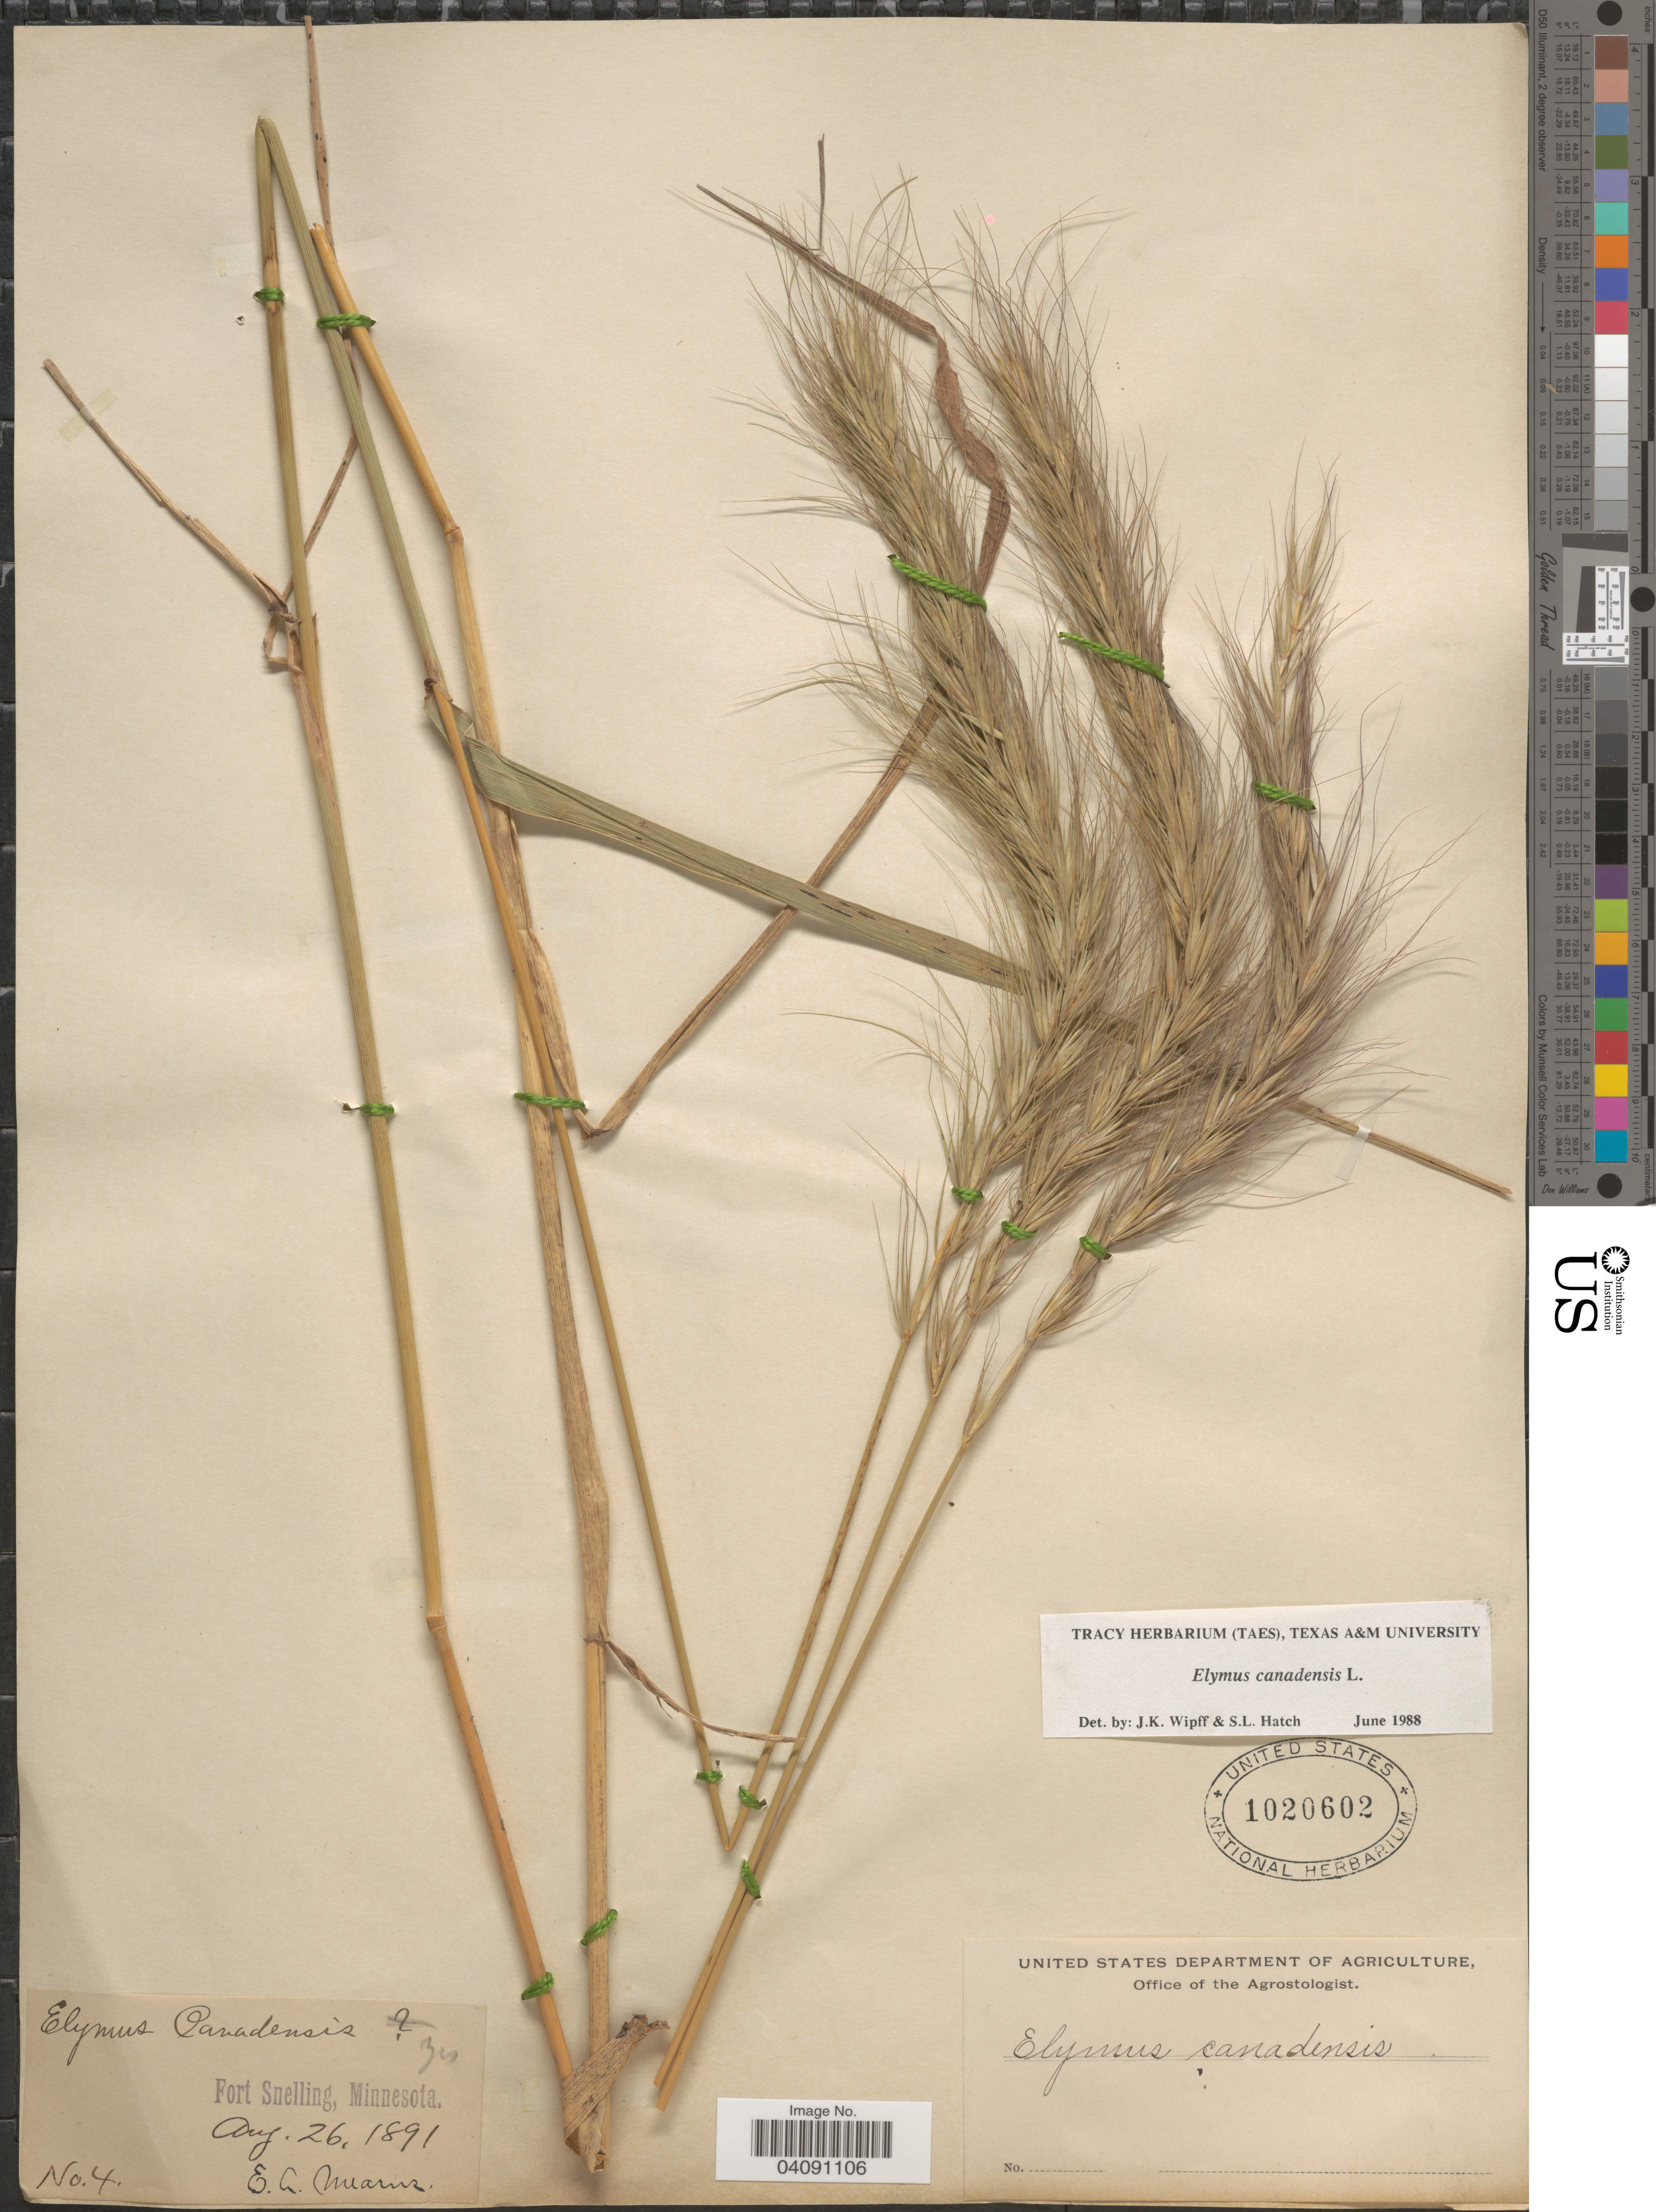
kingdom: Plantae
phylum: Tracheophyta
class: Liliopsida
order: Poales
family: Poaceae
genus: Elymus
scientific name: Elymus canadensis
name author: L.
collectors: E. A. Mearns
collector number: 4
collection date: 1891-08-26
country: United States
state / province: Minnesota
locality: Fort Snelling.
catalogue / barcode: US 1020602